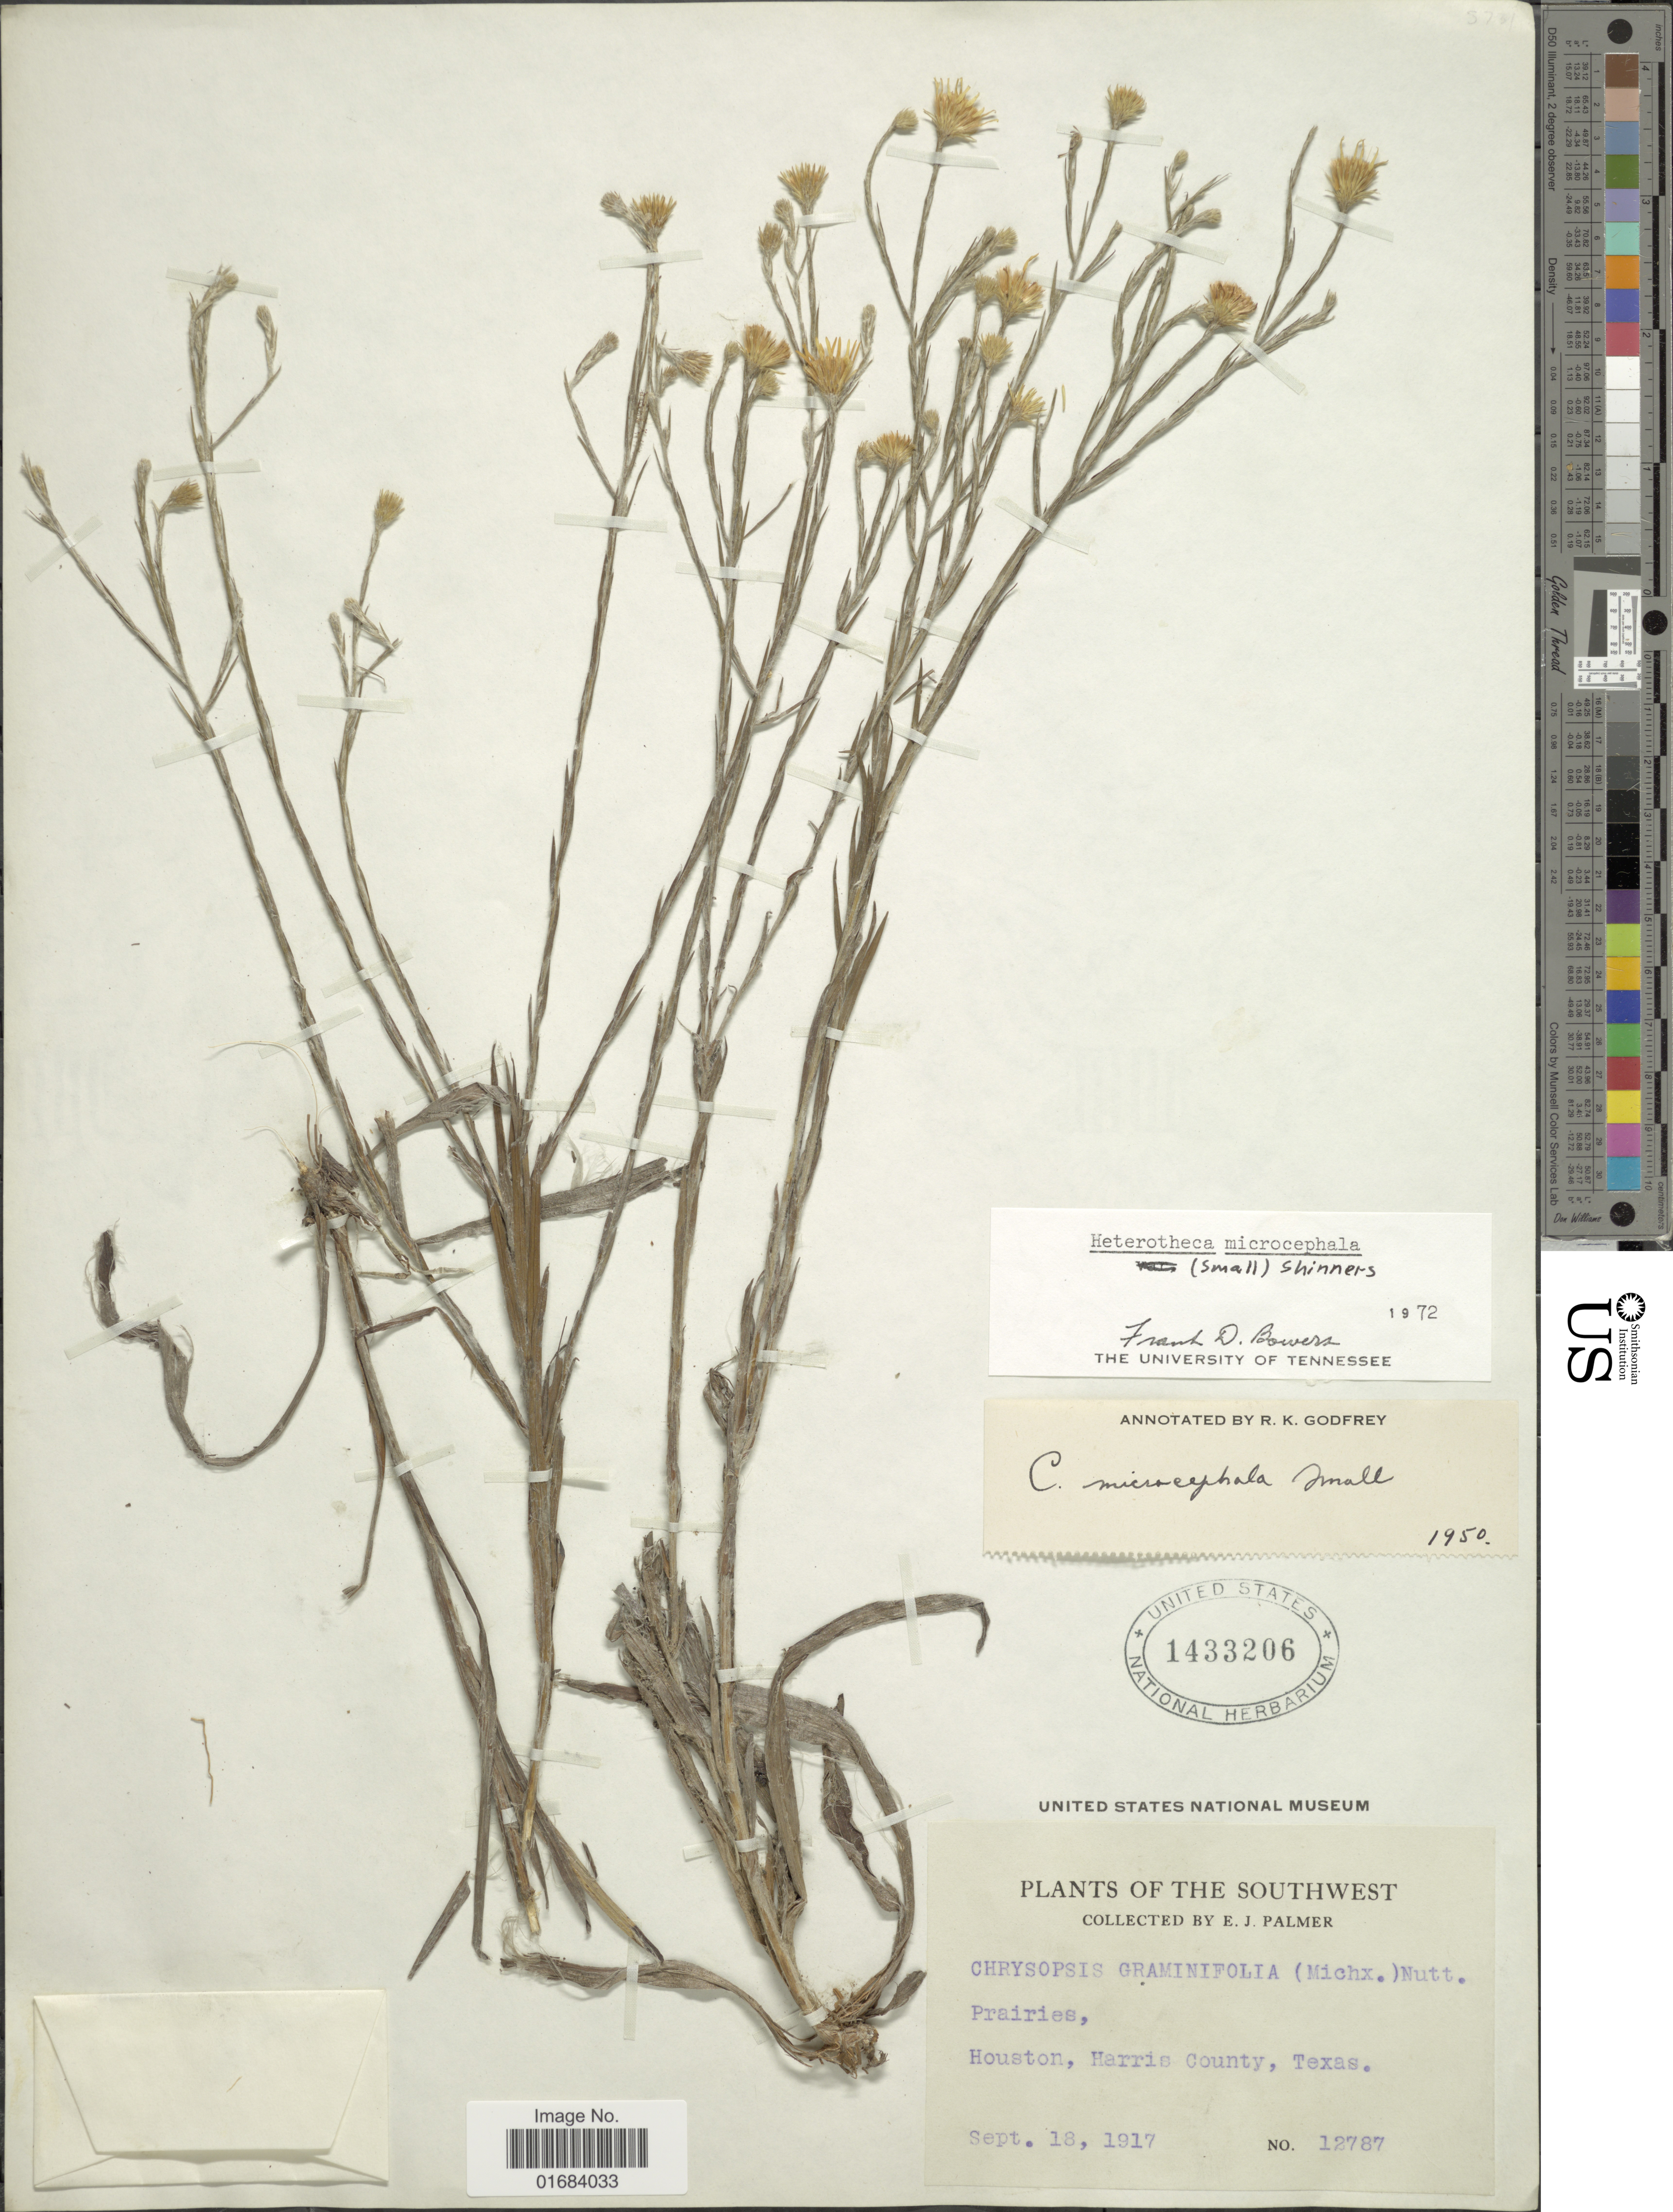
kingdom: Plantae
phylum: Tracheophyta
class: Magnoliopsida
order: Asterales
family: Asteraceae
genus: Pityopsis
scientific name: Pityopsis microcephala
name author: Small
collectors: E. J. Palmer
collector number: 12787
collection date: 1917-09-18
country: United States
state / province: Texas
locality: The Southwest, Houston, Harris County.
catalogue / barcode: US 1433206